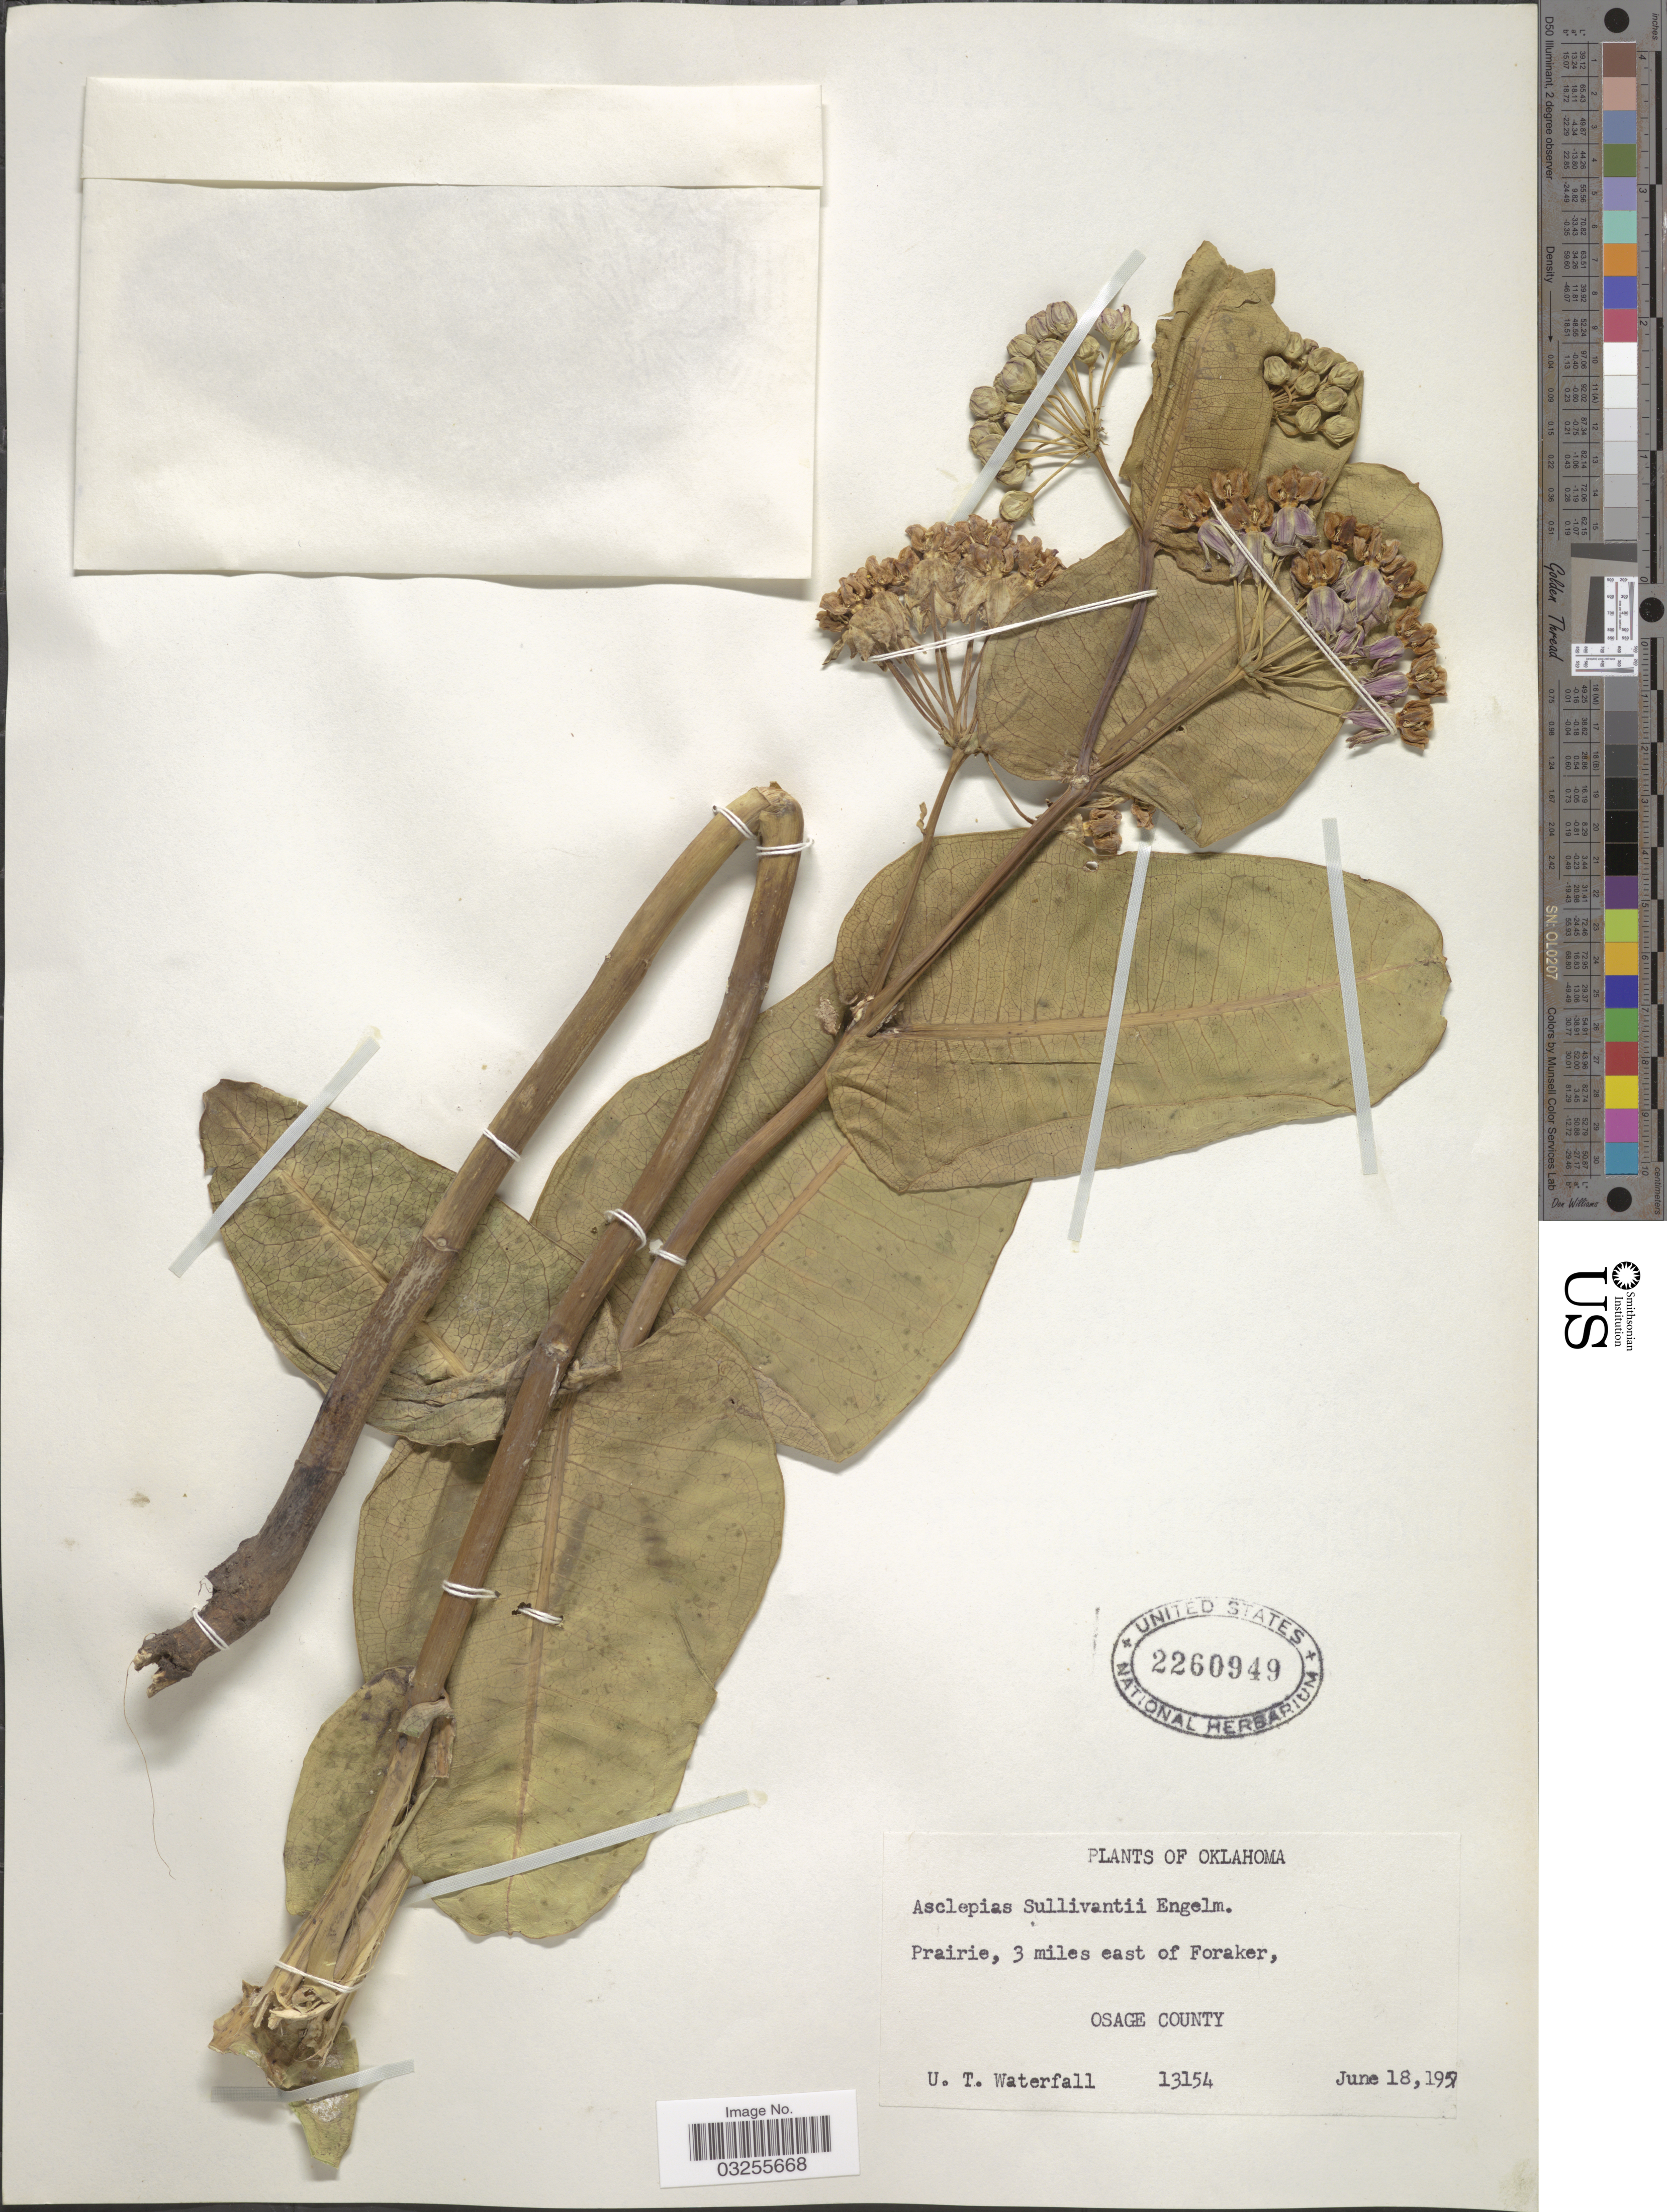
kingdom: Plantae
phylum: Tracheophyta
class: Magnoliopsida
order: Gentianales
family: Apocynaceae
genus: Asclepias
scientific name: Asclepias sullivantii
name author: Engelm. ex A. Gray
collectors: U. T. Waterfall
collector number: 13154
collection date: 1950-06-18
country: United States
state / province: Oklahoma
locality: Prairie, 3 miles east of Foraker, Osage County.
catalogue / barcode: US 2260949